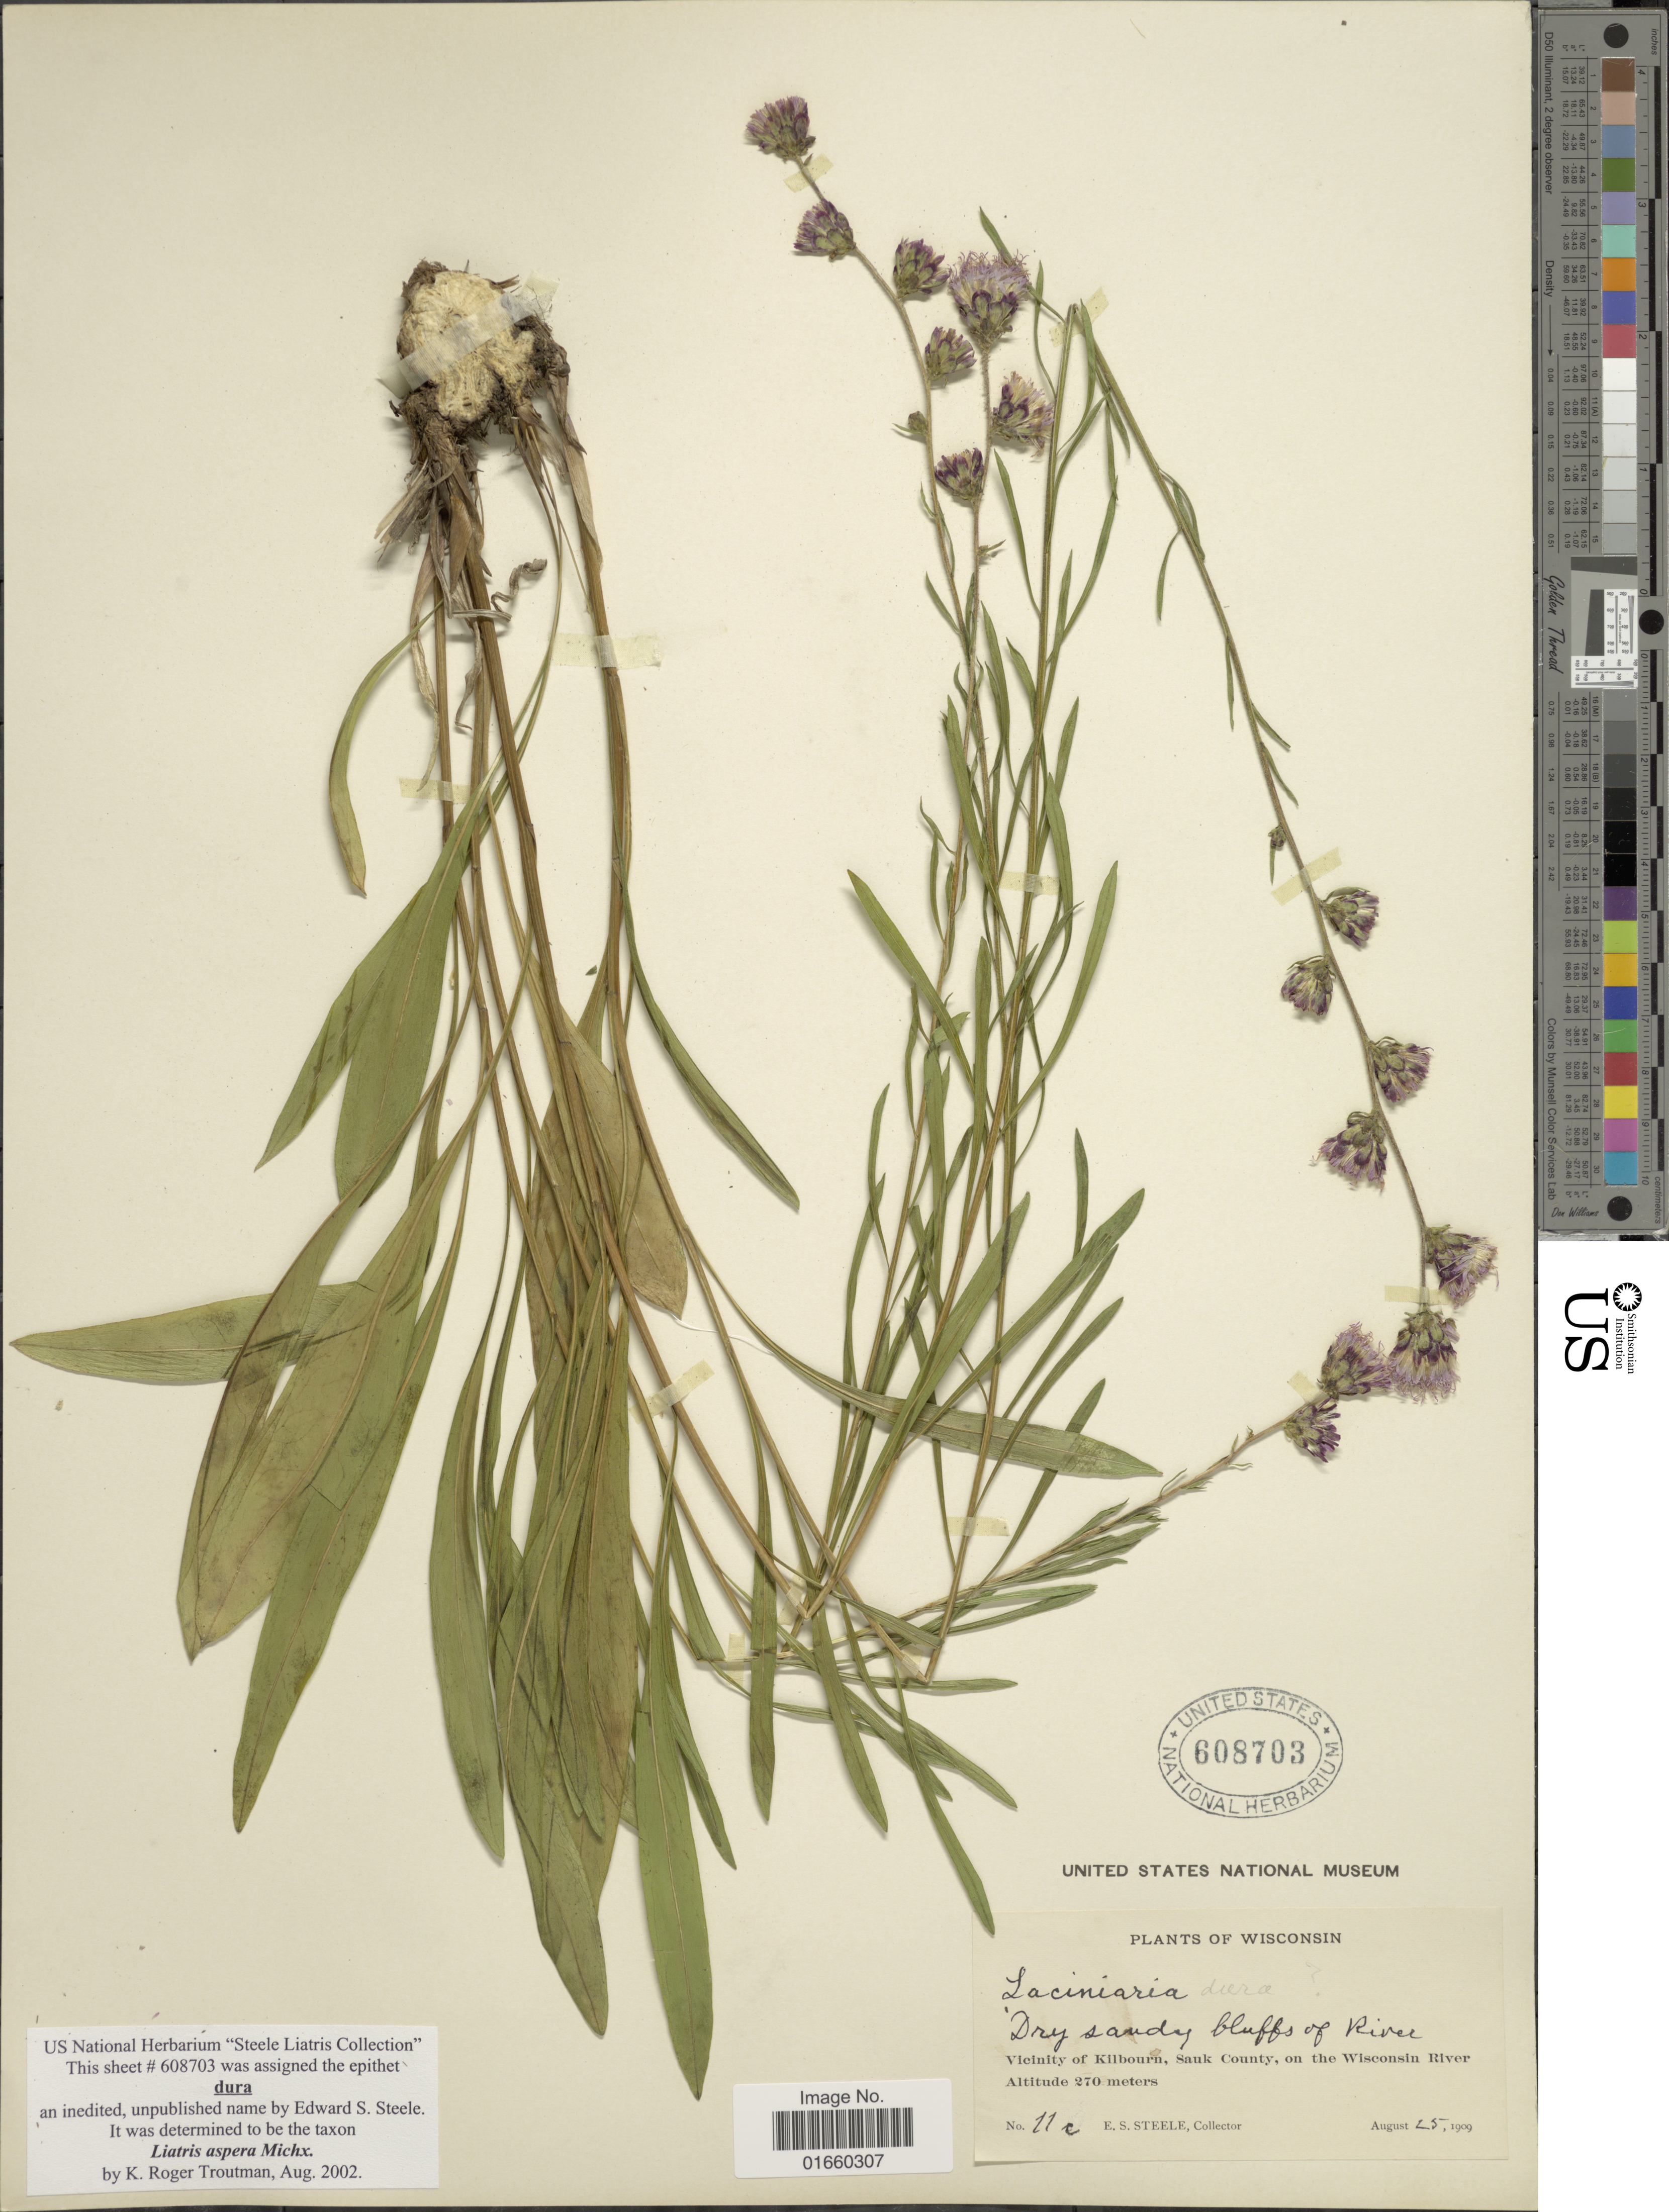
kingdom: Plantae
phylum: Tracheophyta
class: Magnoliopsida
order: Asterales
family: Asteraceae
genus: Liatris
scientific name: Liatris aspera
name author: Michx.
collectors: E. Steele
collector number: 11c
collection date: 1909-08-25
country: United States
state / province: Wisconsin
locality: Vicinity of Kilbourn, Sauk County, on the Wisconsin River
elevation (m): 270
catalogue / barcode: US 608703